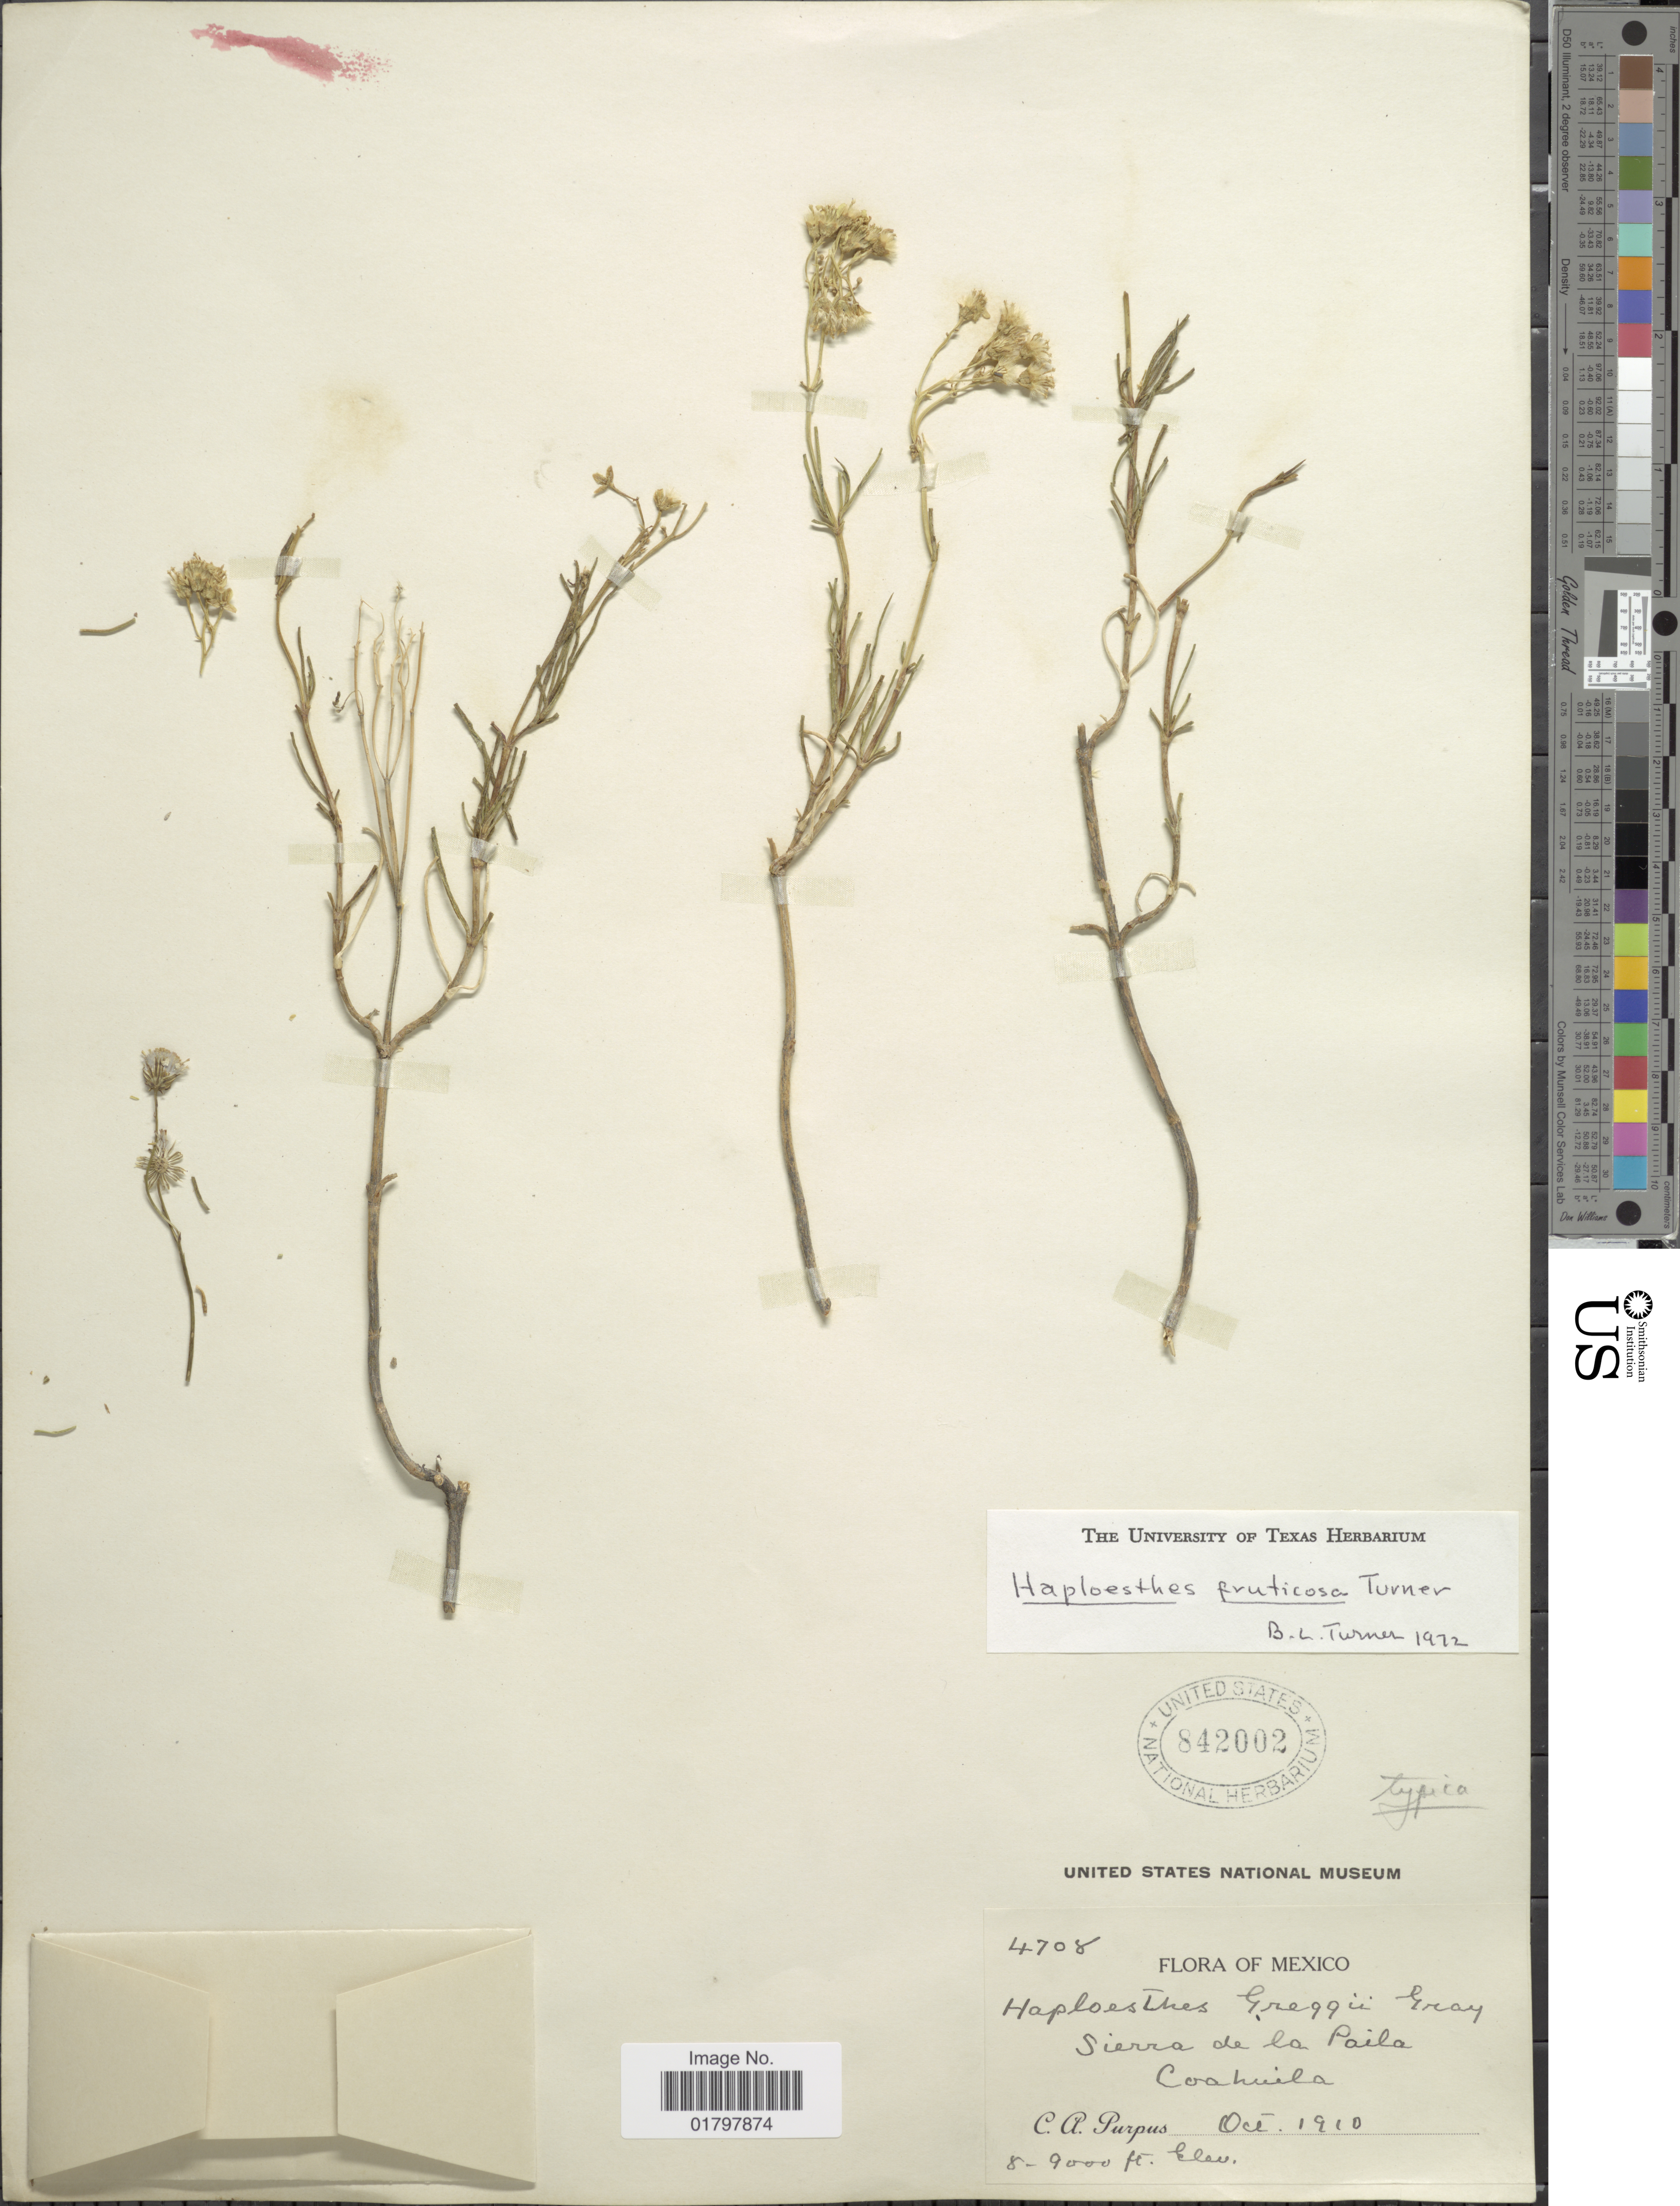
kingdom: Plantae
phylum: Tracheophyta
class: Magnoliopsida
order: Asterales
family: Asteraceae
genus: Haploesthes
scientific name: Haploesthes fruticosa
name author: B.L. Turner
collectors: C. A. Purpus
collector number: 4708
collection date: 1910-10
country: Mexico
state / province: Coahuila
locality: Sierra de la Paila. Coahuila.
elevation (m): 2438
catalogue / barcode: US 842002